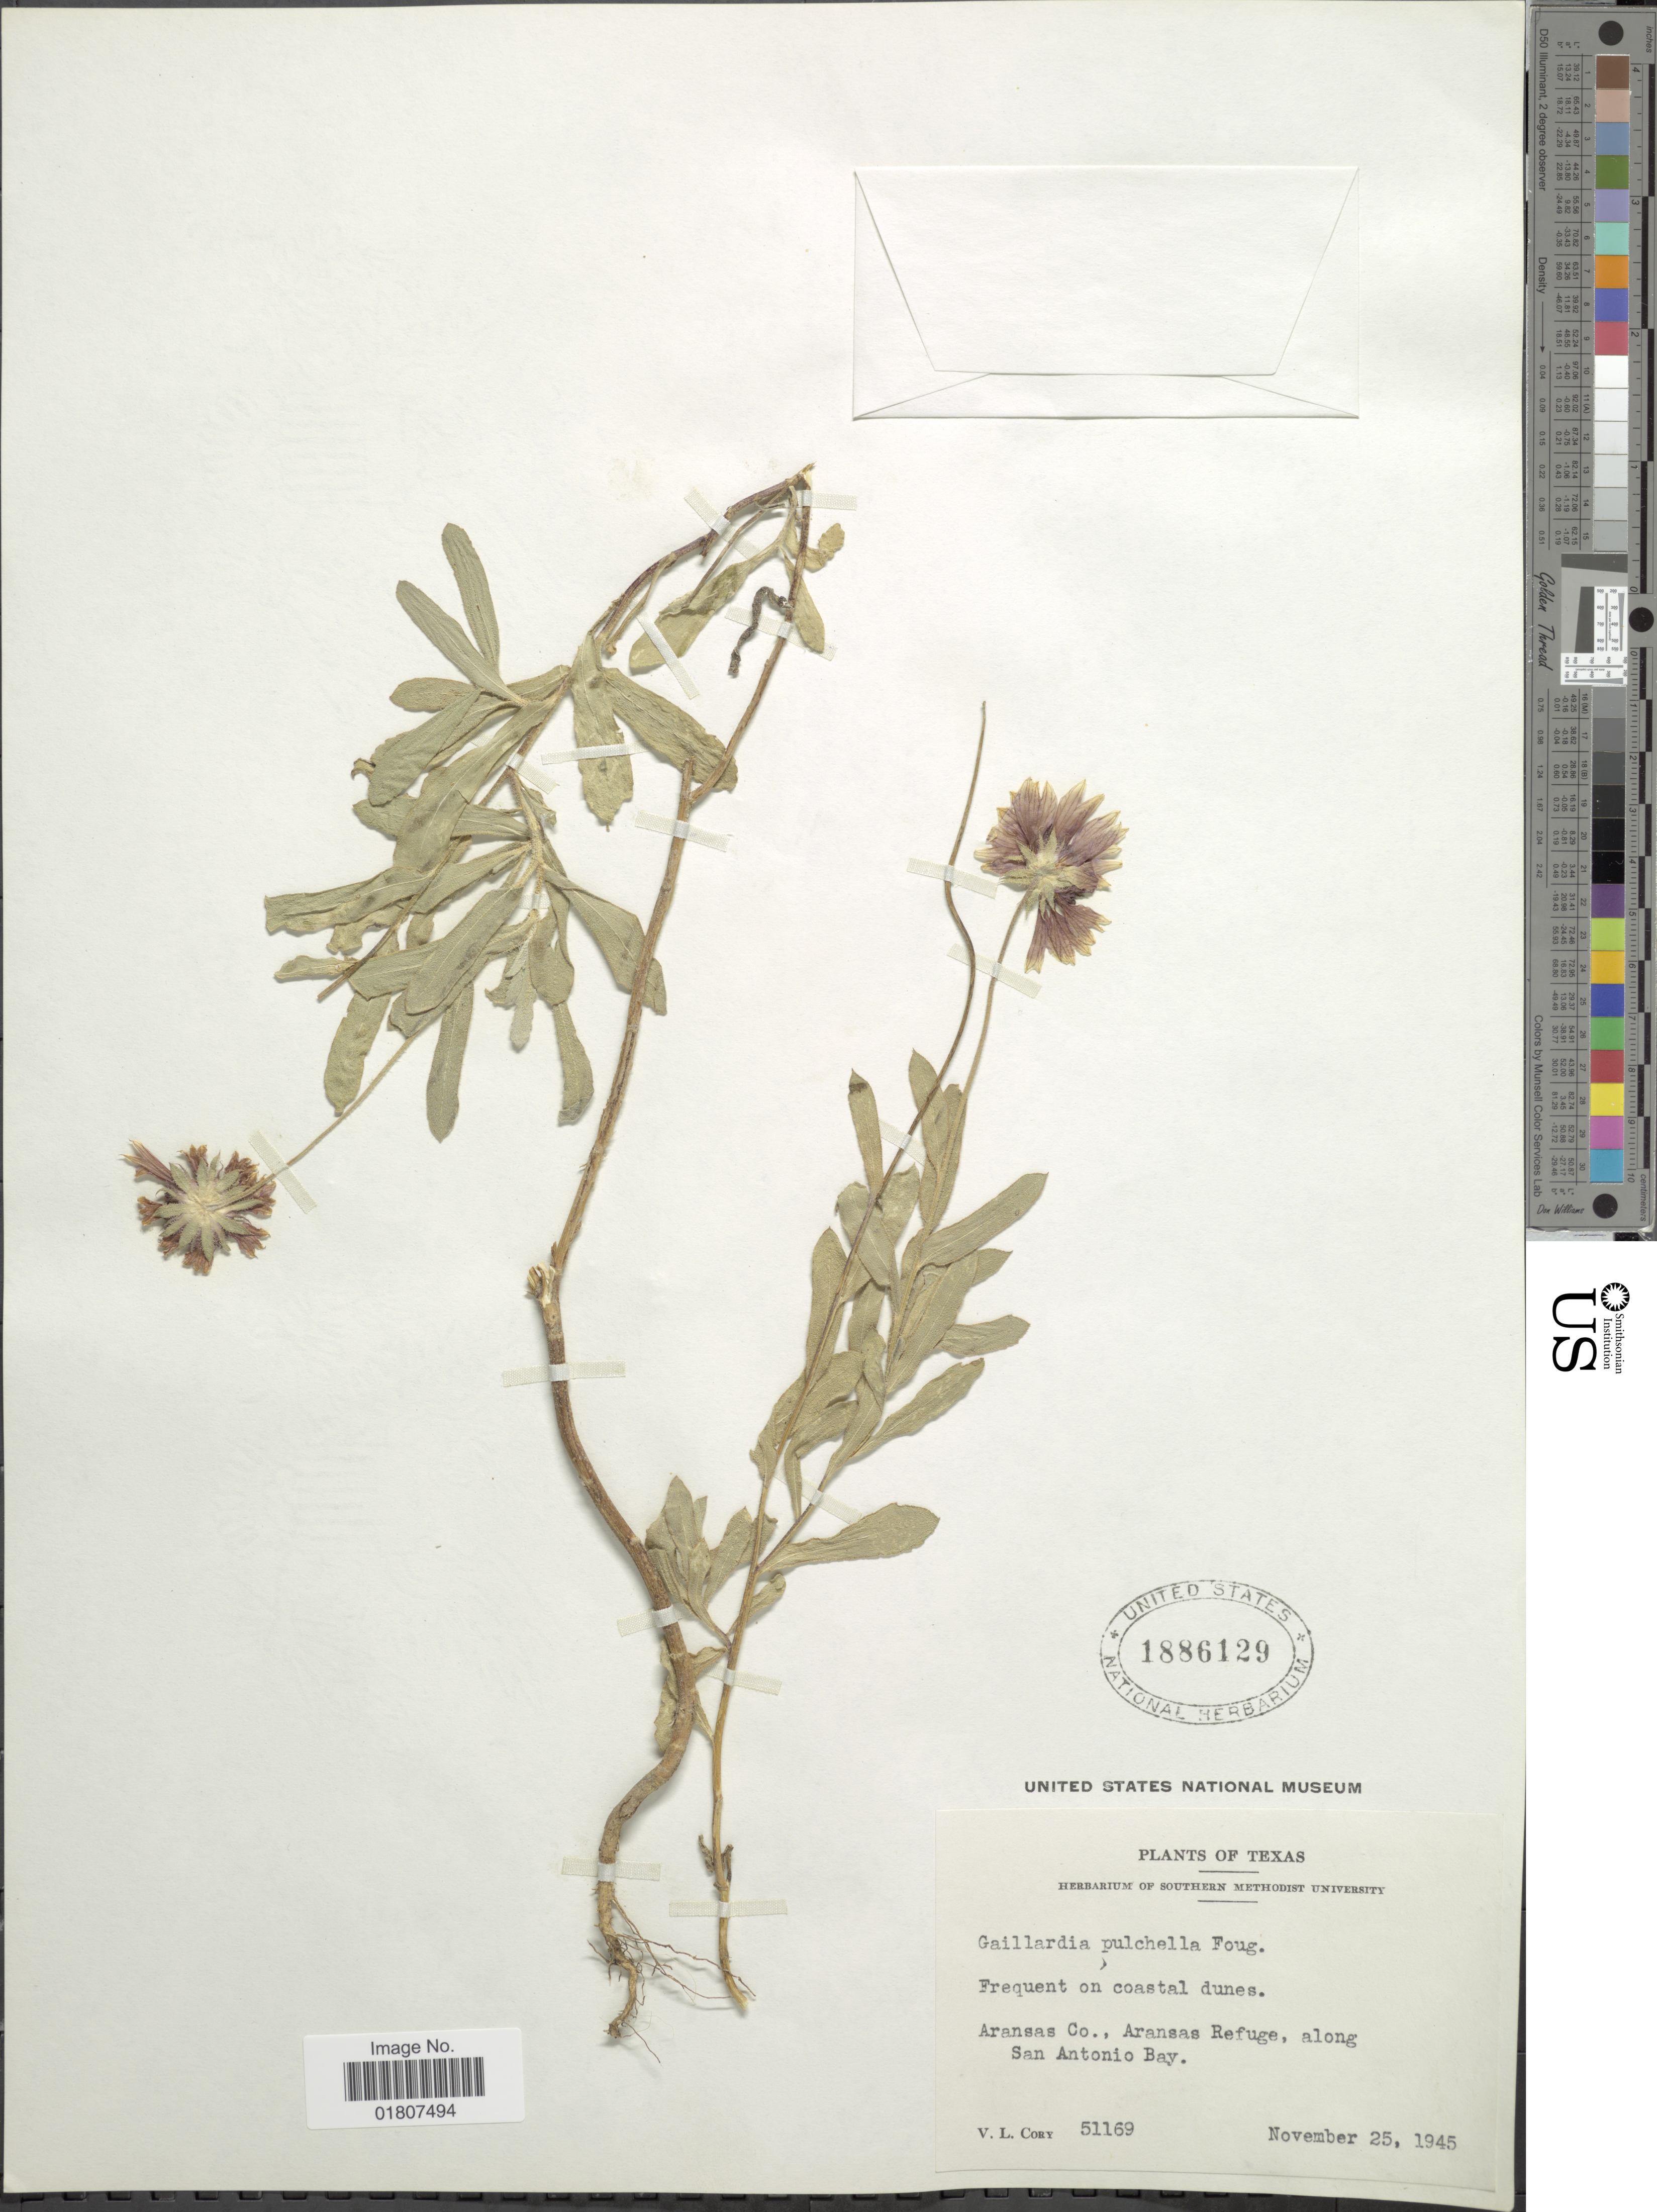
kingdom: Plantae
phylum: Tracheophyta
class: Magnoliopsida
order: Asterales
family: Asteraceae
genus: Gaillardia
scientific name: Gaillardia pulchella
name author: Foug.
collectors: V. Cory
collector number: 51169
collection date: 1945-11-25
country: United States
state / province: Texas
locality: Aransas Co., Aransas Refuge, along San Antonio Bay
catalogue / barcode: US 1886129